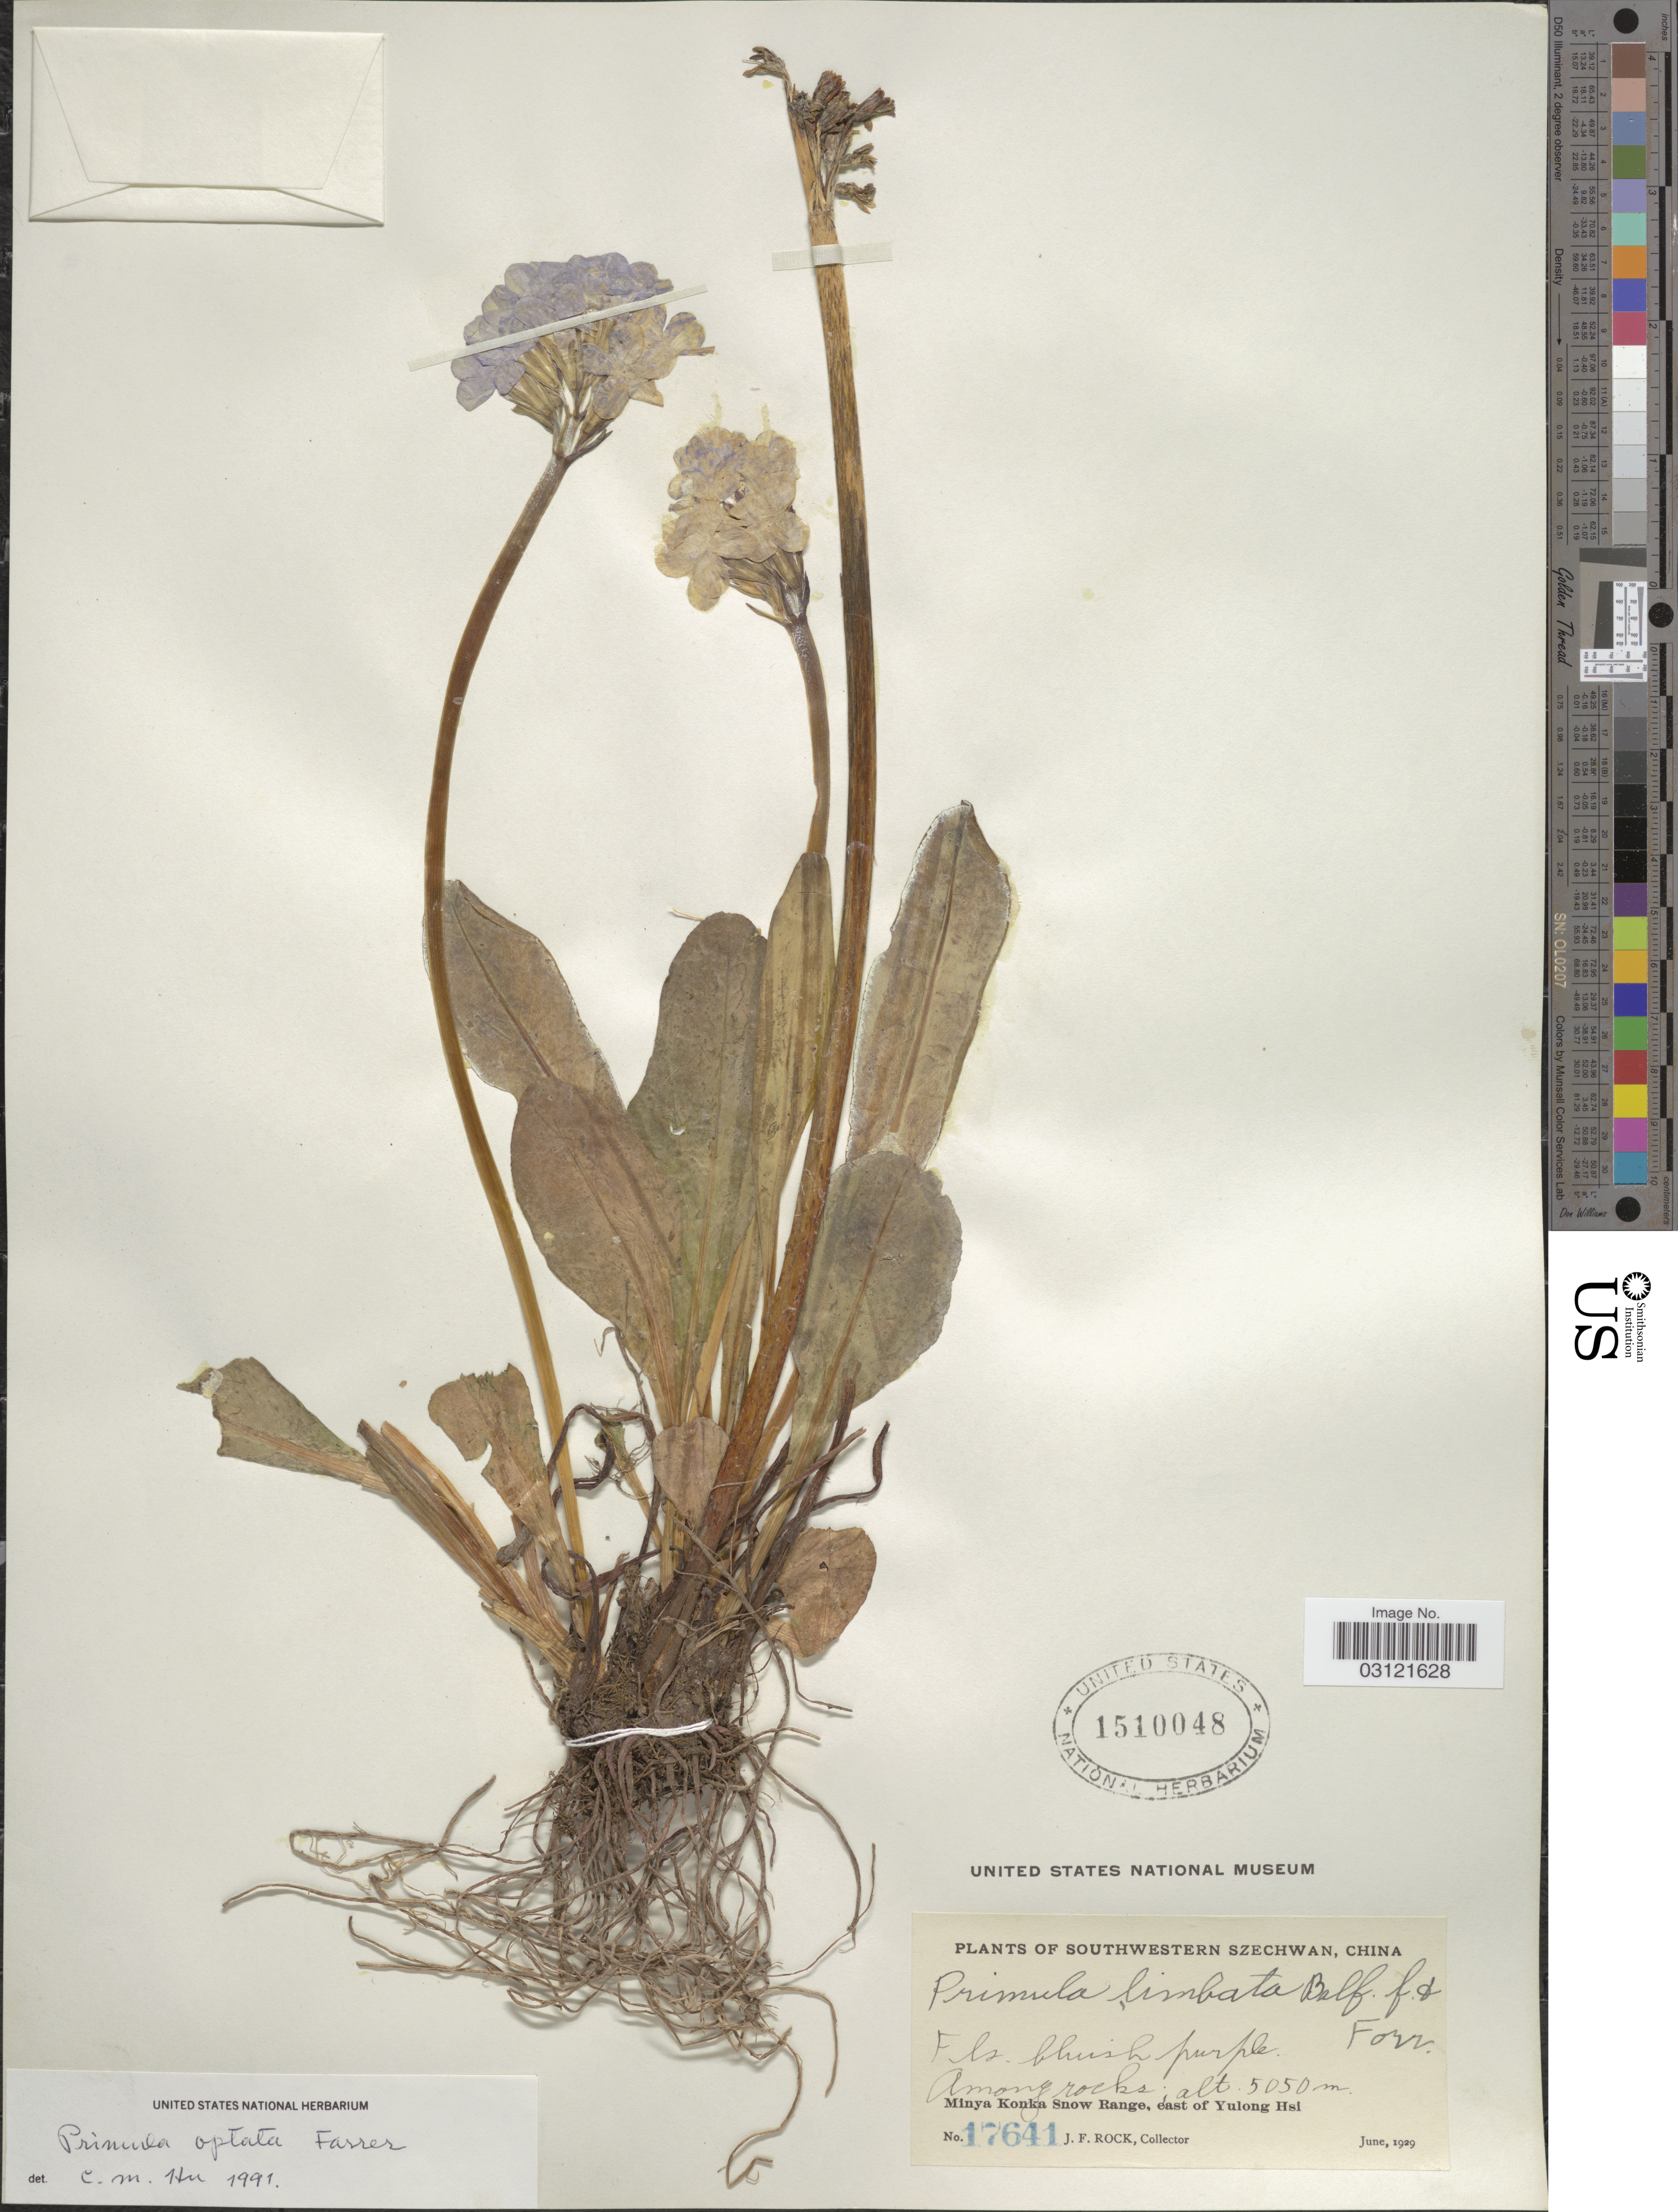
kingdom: Plantae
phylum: Tracheophyta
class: Magnoliopsida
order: Ericales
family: Primulaceae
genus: Primula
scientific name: Primula optata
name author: Farrer ex Balf. f.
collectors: J. Rock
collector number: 17641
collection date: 1929-06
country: China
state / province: Sichuan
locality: Southwestern Szechwan, Minya Konka Snow Range, east of Yulong Hsi.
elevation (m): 5050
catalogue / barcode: US 1510048